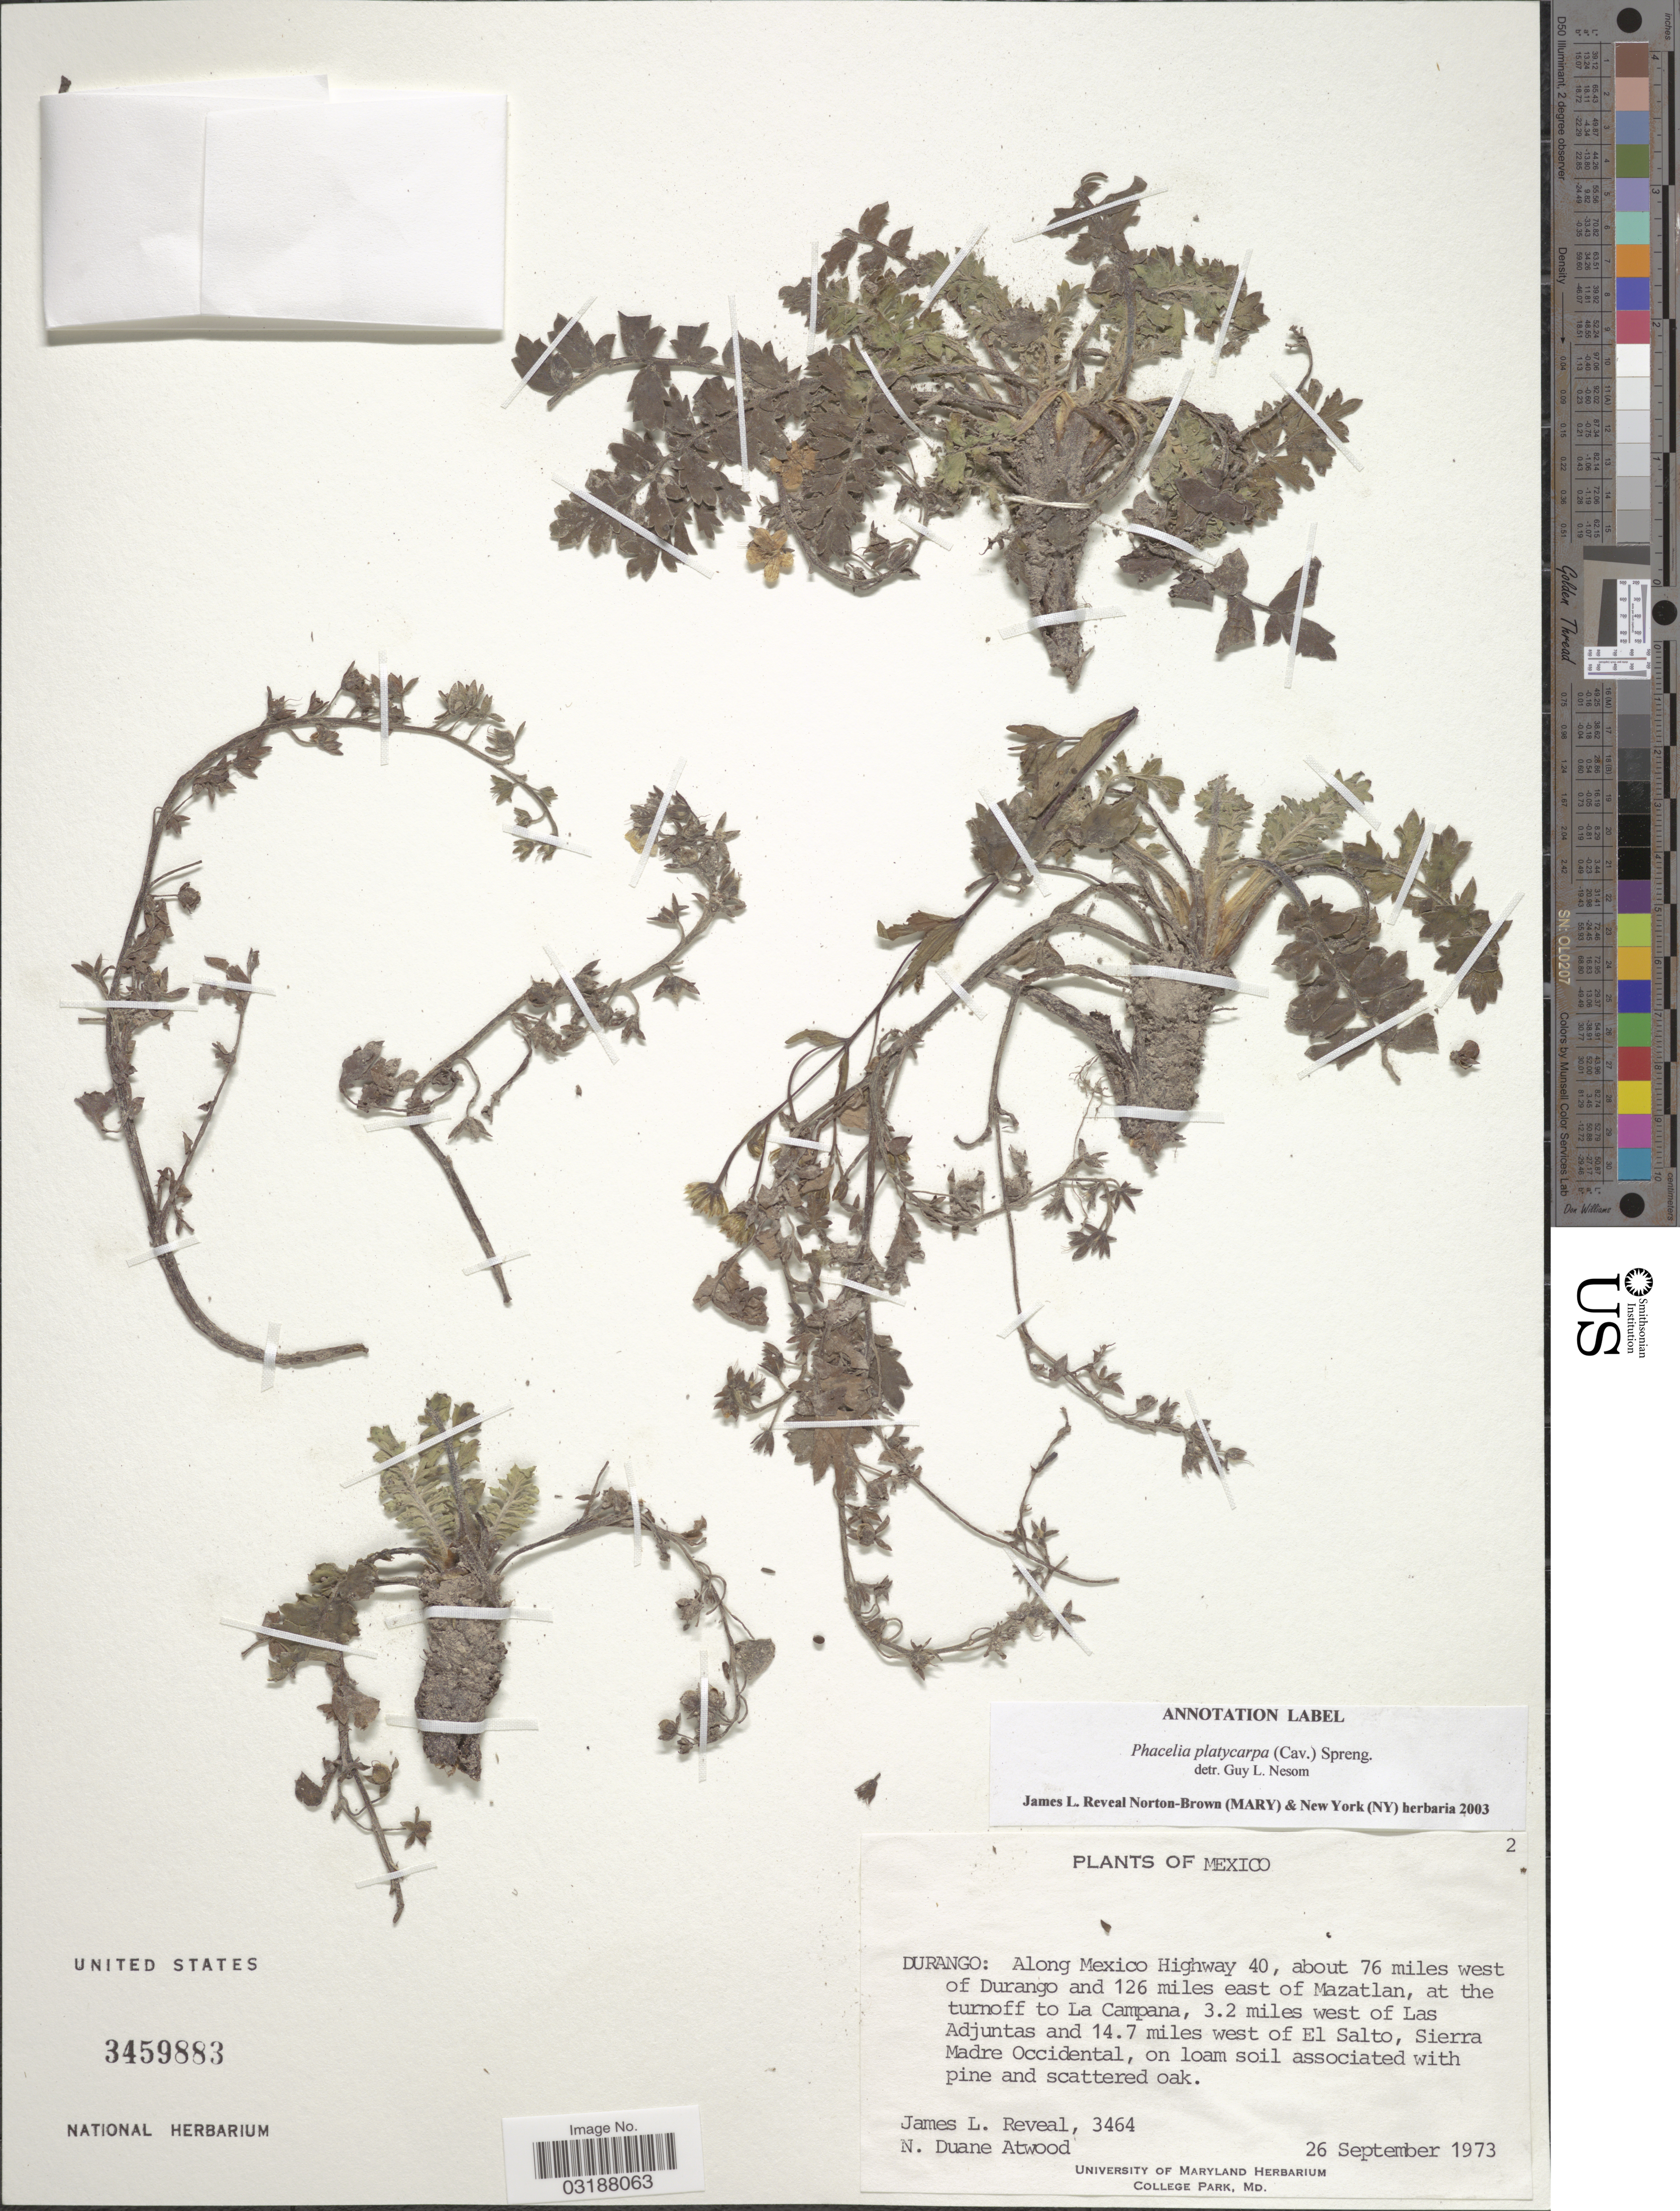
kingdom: Plantae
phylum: Tracheophyta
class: Magnoliopsida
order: Boraginales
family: Hydrophyllaceae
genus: Phacelia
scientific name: Phacelia platycarpa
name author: (Cav.) Spreng.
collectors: J. L. Reveal & N. Atwood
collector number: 3464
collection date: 1973-09-26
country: Mexico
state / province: Durango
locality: Along Mexico Highway 40, about 76 miles west of Durango and 126 miles east of Mazatlan, at the turnoff to La Campana, 3.2 miles west of Las Adjuntas and 14.7 miles west of El Salto, Sierra Madre Occidental.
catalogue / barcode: US 3459883